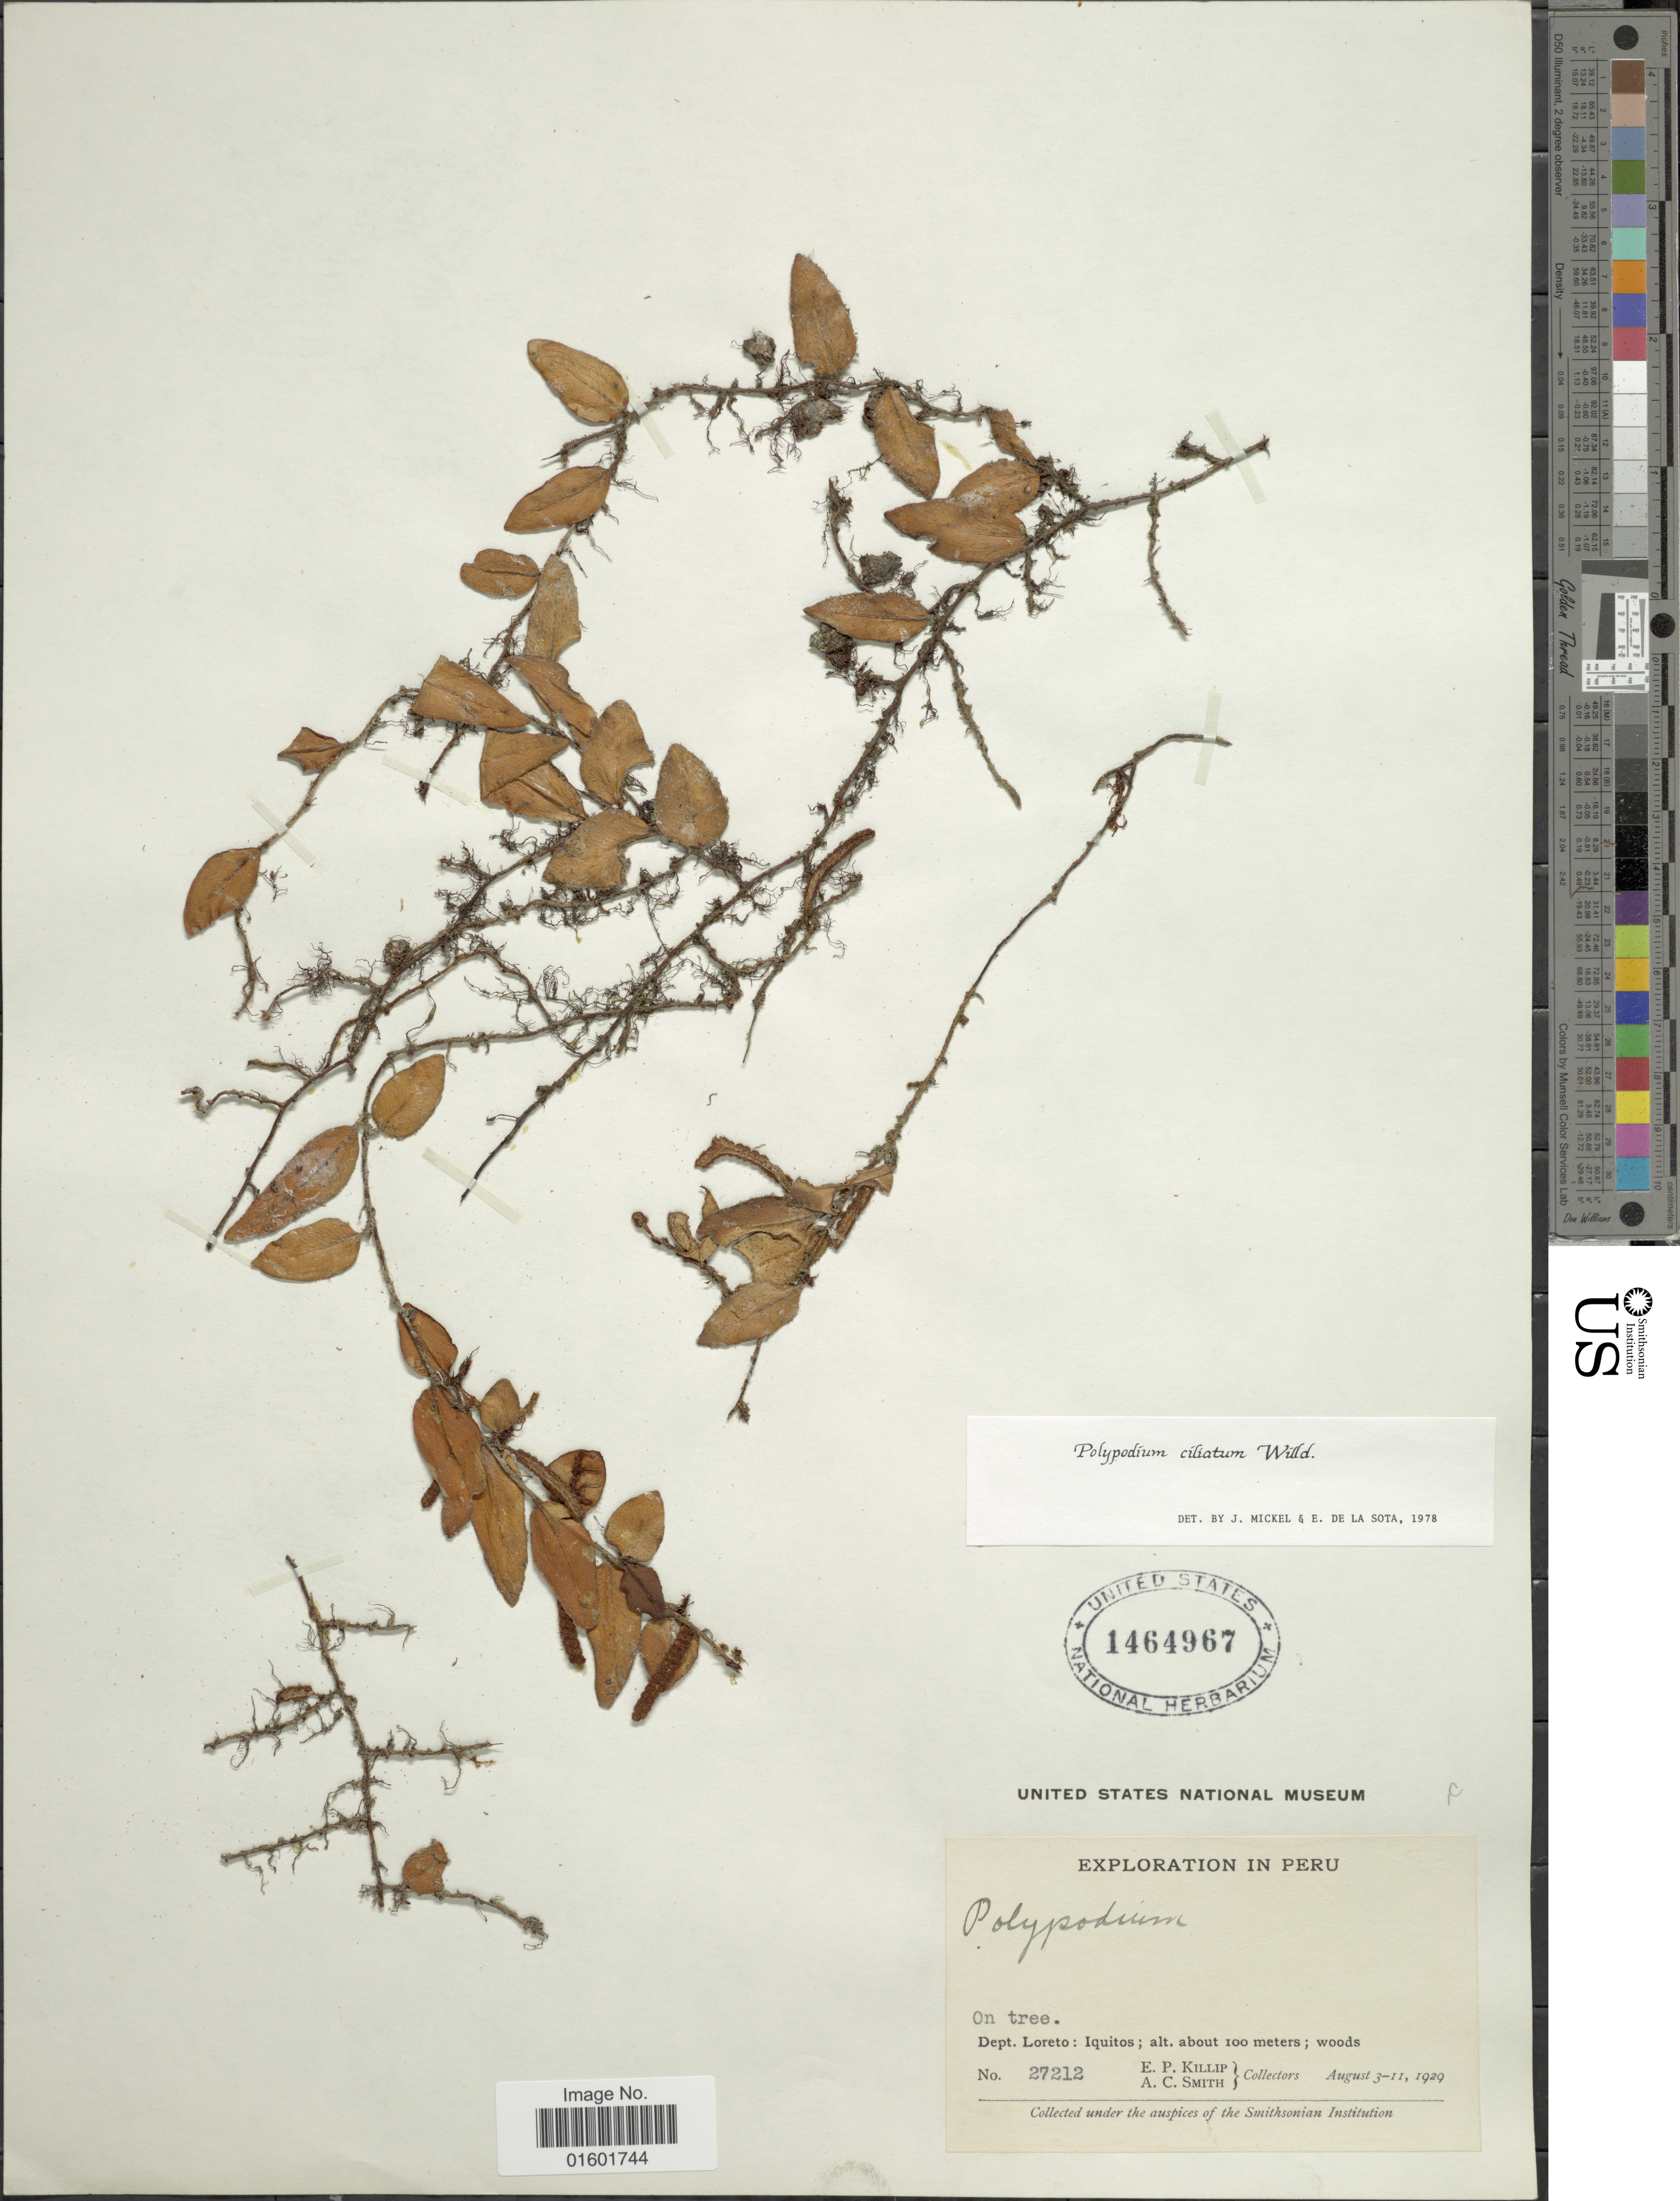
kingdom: Plantae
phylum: Tracheophyta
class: Polypodiopsida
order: Polypodiales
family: Polypodiaceae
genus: Microgramma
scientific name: Microgramma reptans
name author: (Cav.) A.R. Sm.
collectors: E. P. Killip & A. C. Smith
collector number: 27212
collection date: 1929-08-03/1929-08-11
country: Peru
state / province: Loreto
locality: Iquitos; woods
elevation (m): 100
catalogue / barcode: US 1464967